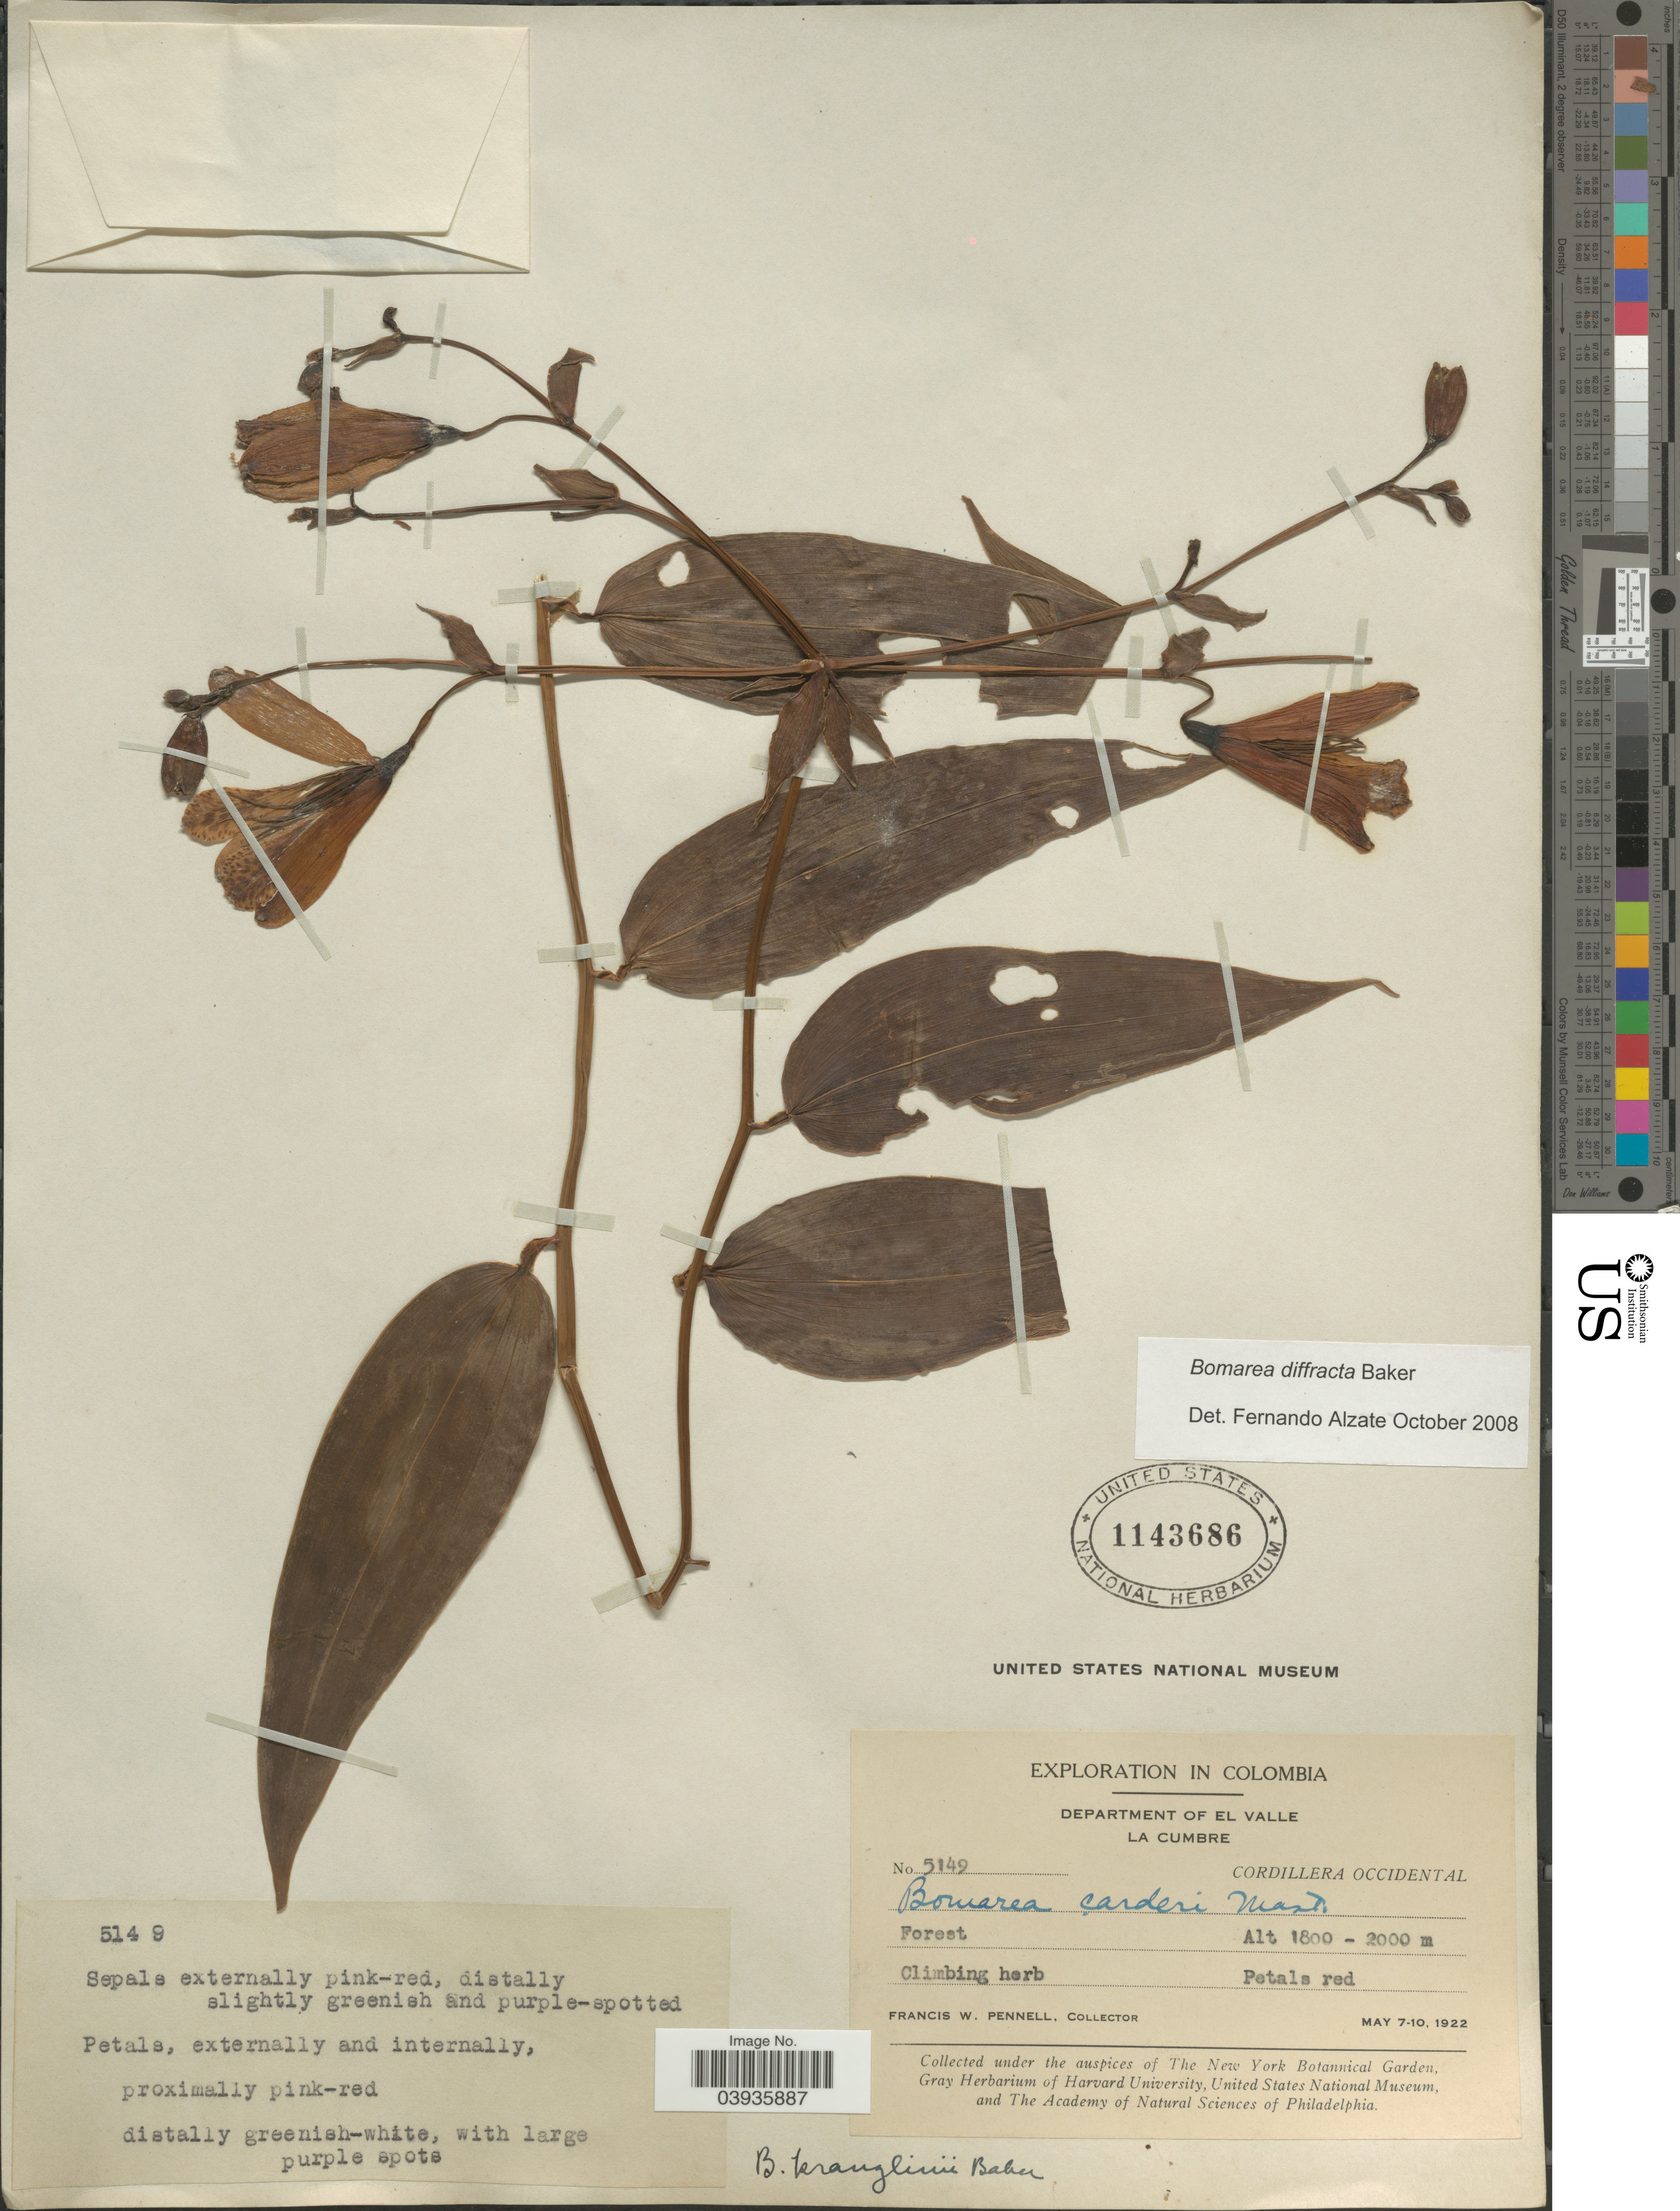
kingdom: Plantae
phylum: Tracheophyta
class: Liliopsida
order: Liliales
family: Alstroemeriaceae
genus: Bomarea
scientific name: Bomarea diffracta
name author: Baker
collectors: F. W. Pennell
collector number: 5149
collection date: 1922-05-07/1922-05-10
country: Colombia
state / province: Valle del Cauca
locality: Department of El Valle. La Cumbre. Cordillera Occidental.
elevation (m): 1800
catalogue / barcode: US 1143686